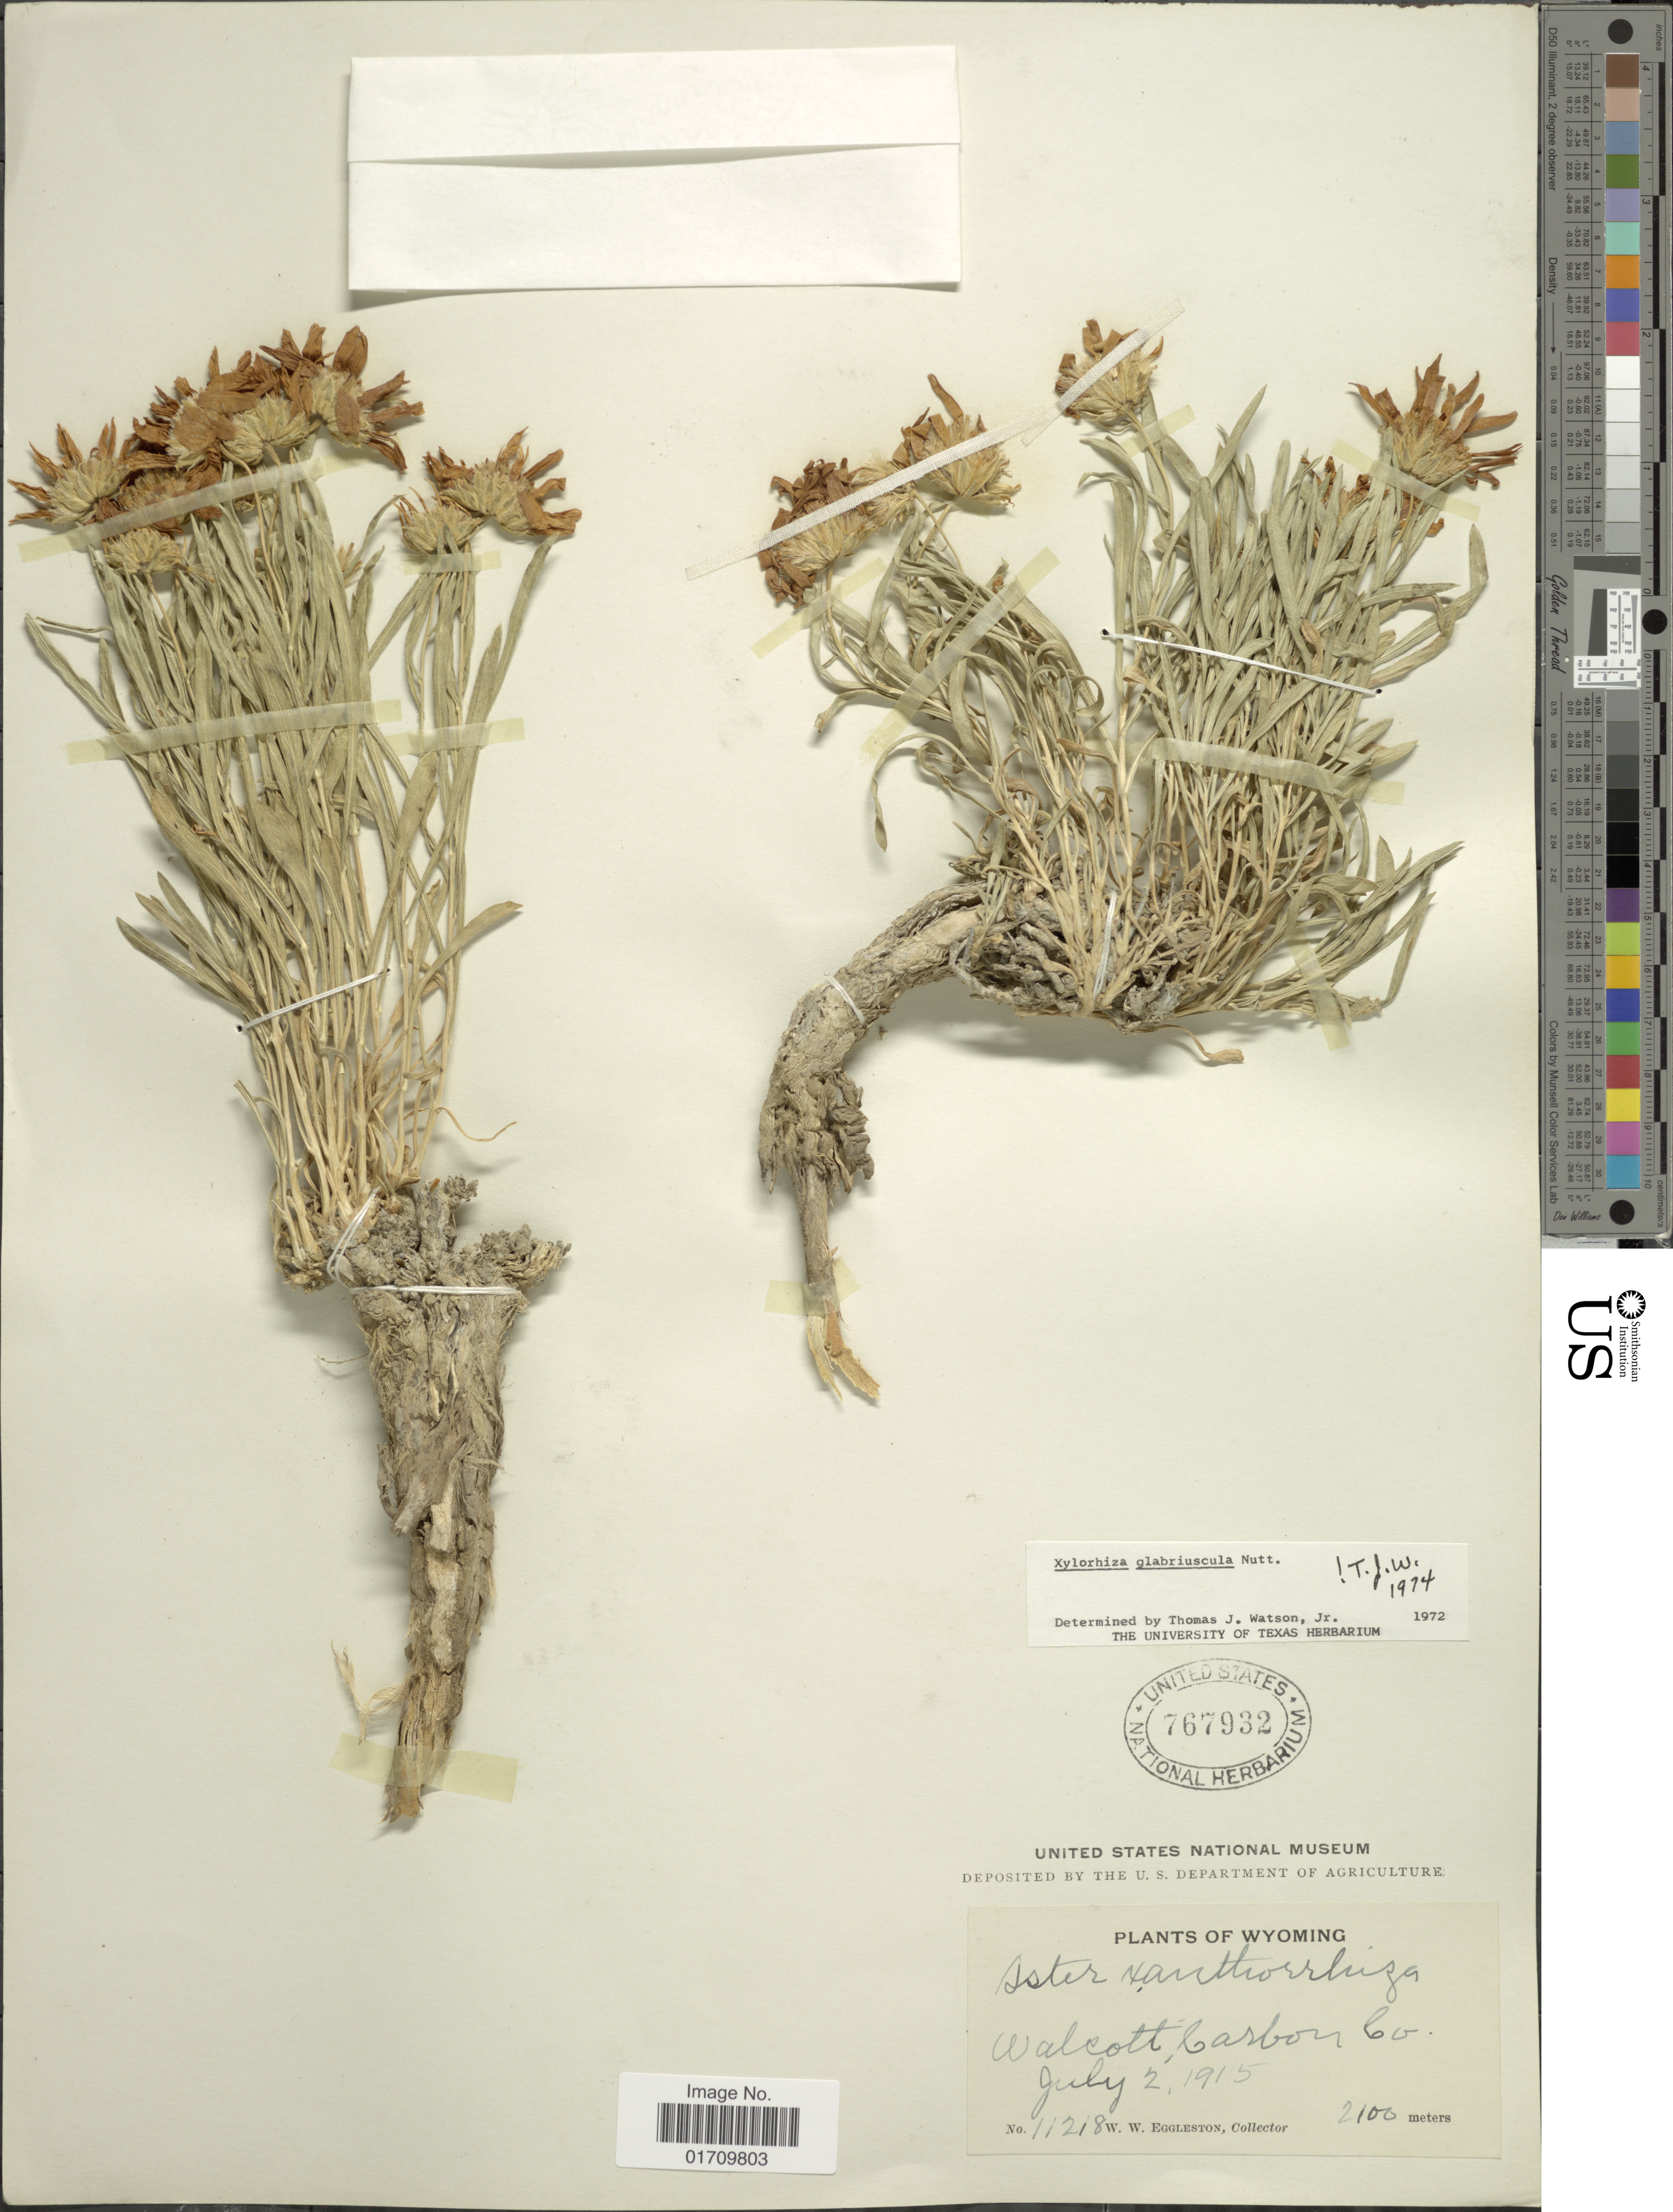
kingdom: Plantae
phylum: Tracheophyta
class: Magnoliopsida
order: Asterales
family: Asteraceae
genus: Xylorhiza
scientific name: Xylorhiza glabriuscula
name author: Nutt.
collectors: W. W. Eggleston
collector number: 11218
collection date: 1915-07-02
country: United States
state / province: Wyoming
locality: Walcott, Carbon Co.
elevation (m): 2100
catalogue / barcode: US 767932